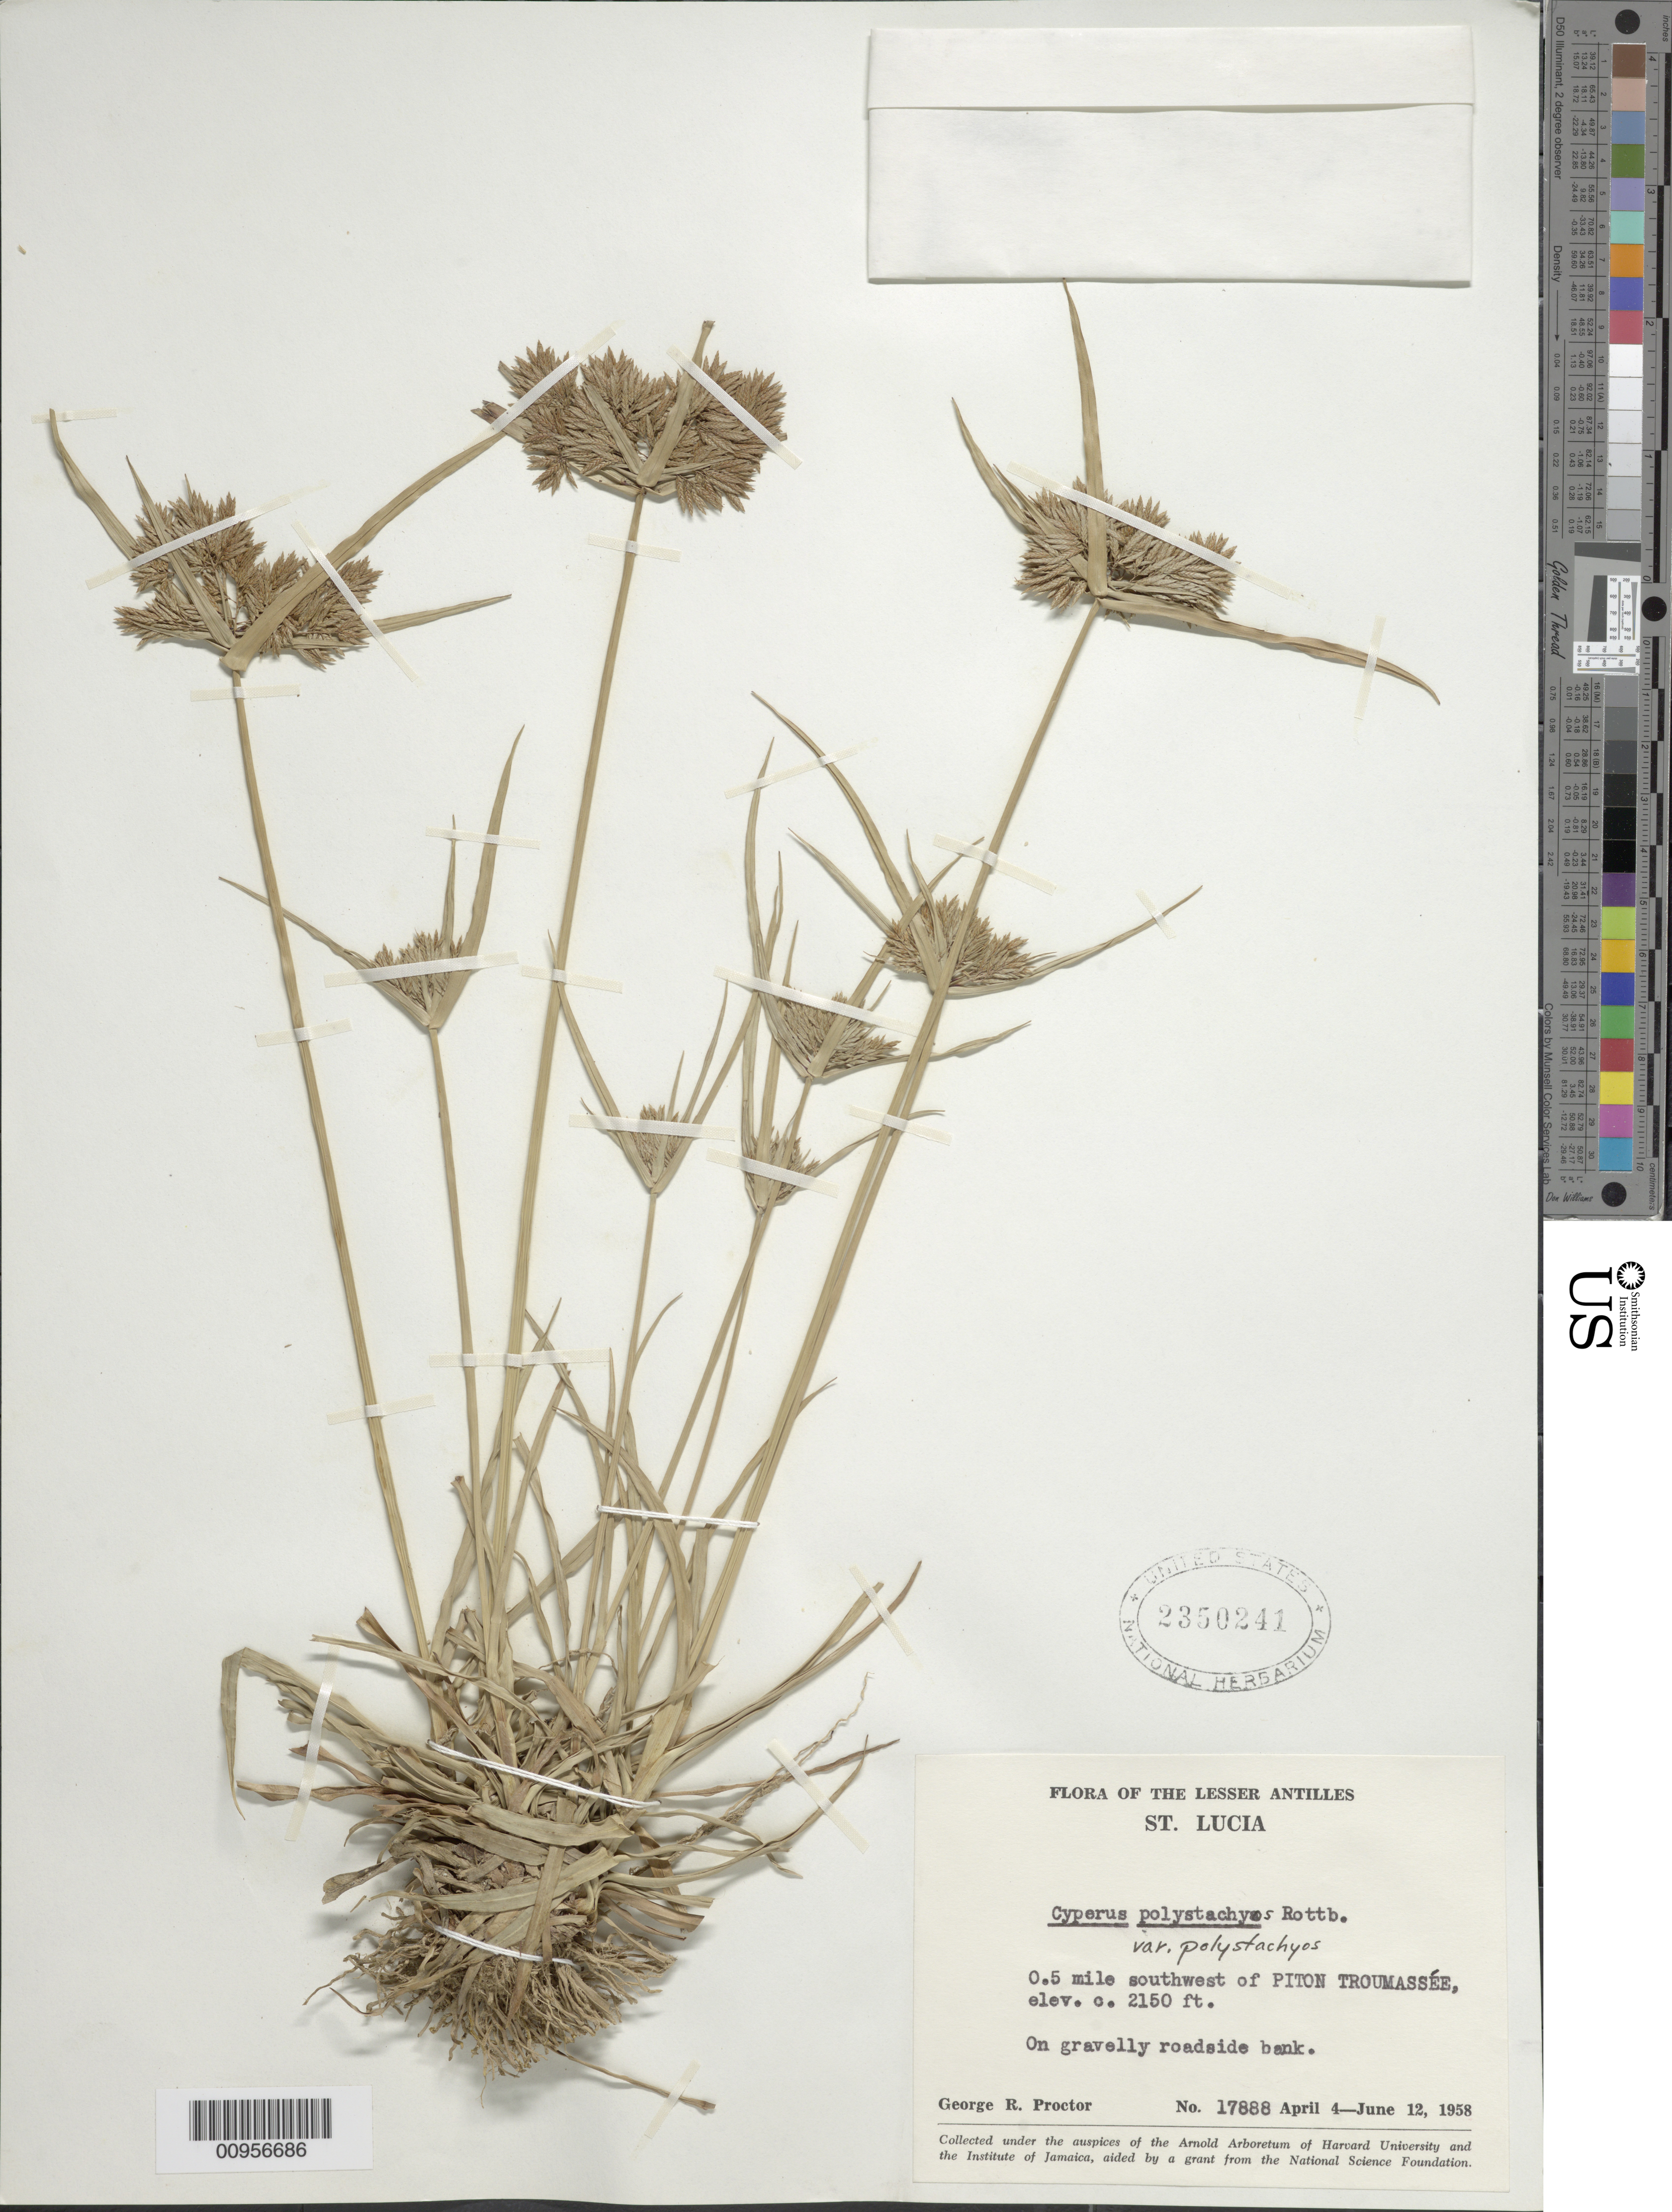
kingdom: Plantae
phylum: Tracheophyta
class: Liliopsida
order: Poales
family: Cyperaceae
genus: Cyperus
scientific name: Cyperus polystachyos var. polystachyos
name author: Rottb.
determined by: Strong, M. T., (US), Smithsonian Institution - National Museum of Natural History (UNITED STATES)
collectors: G. R. Proctor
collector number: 17888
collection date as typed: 04 Apr 1958 to 12 Jun 1958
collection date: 1958-04-04/1958-06-12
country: St. Lucia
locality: Roadside bank 0.5 mile SW of Piton Troumassés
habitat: On gravelly roadside bank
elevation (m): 655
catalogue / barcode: US 2350241